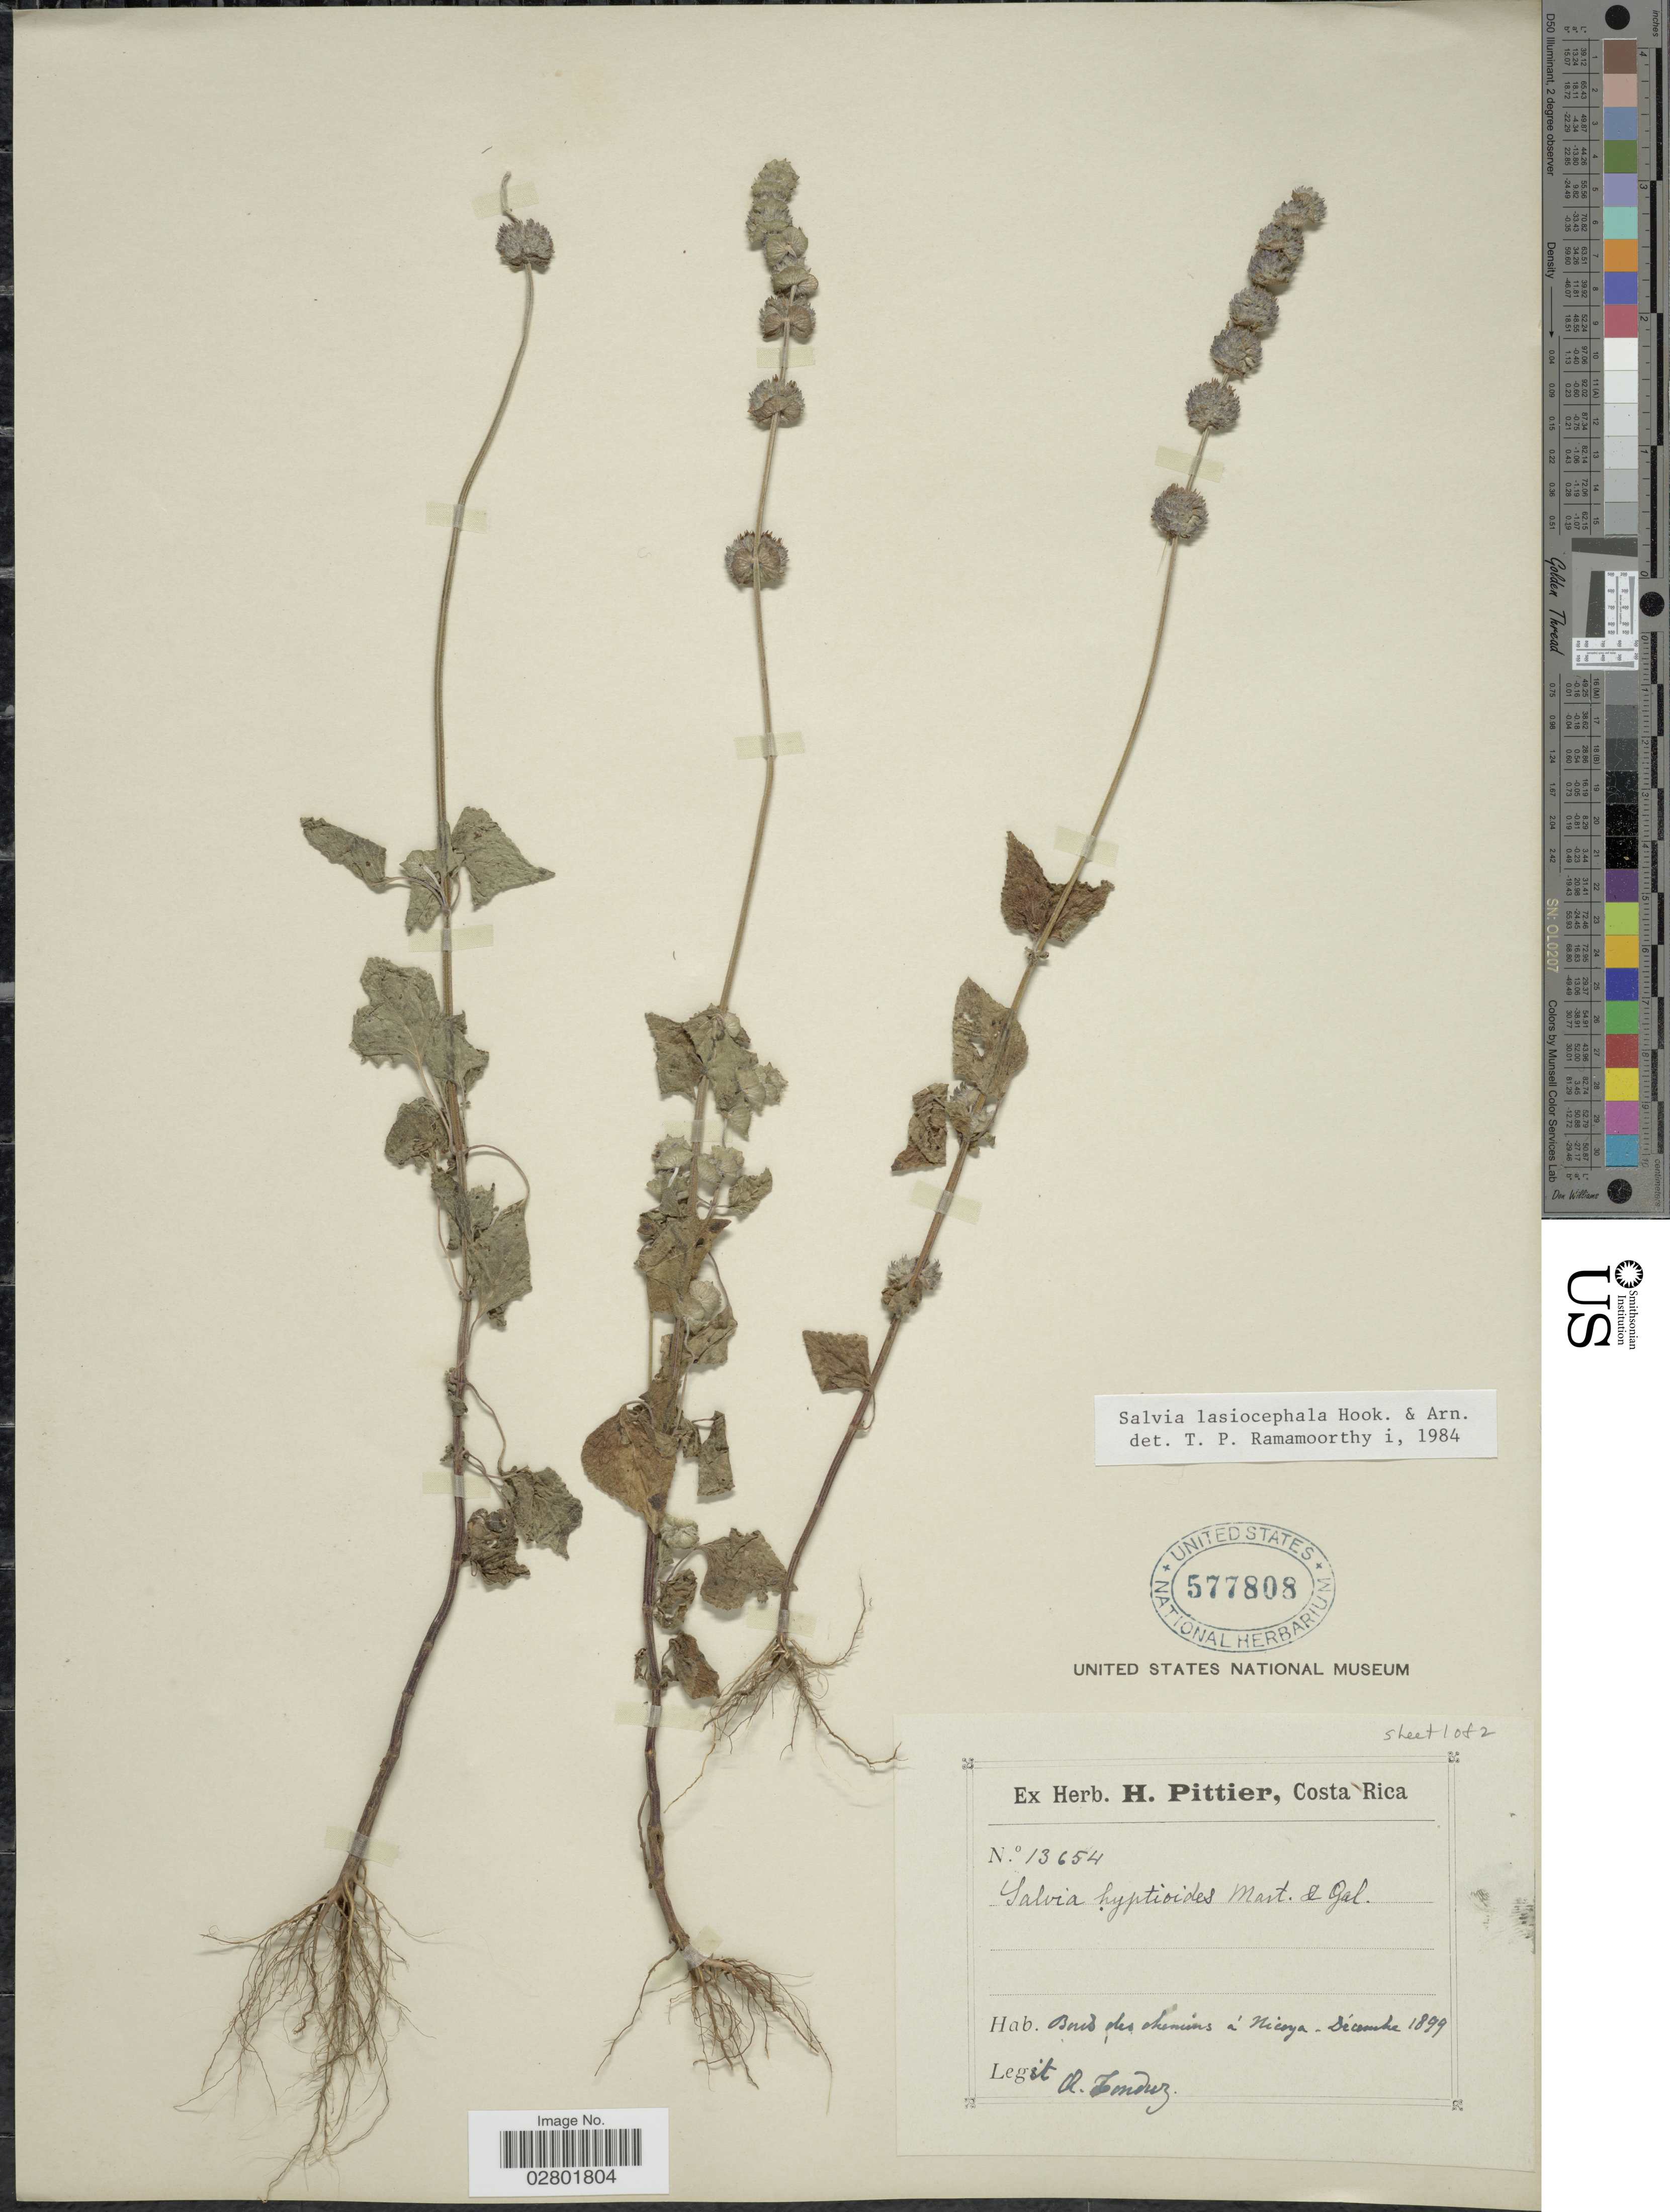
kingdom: Plantae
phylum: Tracheophyta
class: Magnoliopsida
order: Lamiales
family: Lamiaceae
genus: Salvia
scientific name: Salvia lasiocephala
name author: Hook. & Arn.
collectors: A. Tonduz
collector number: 13654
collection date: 1899-12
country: Costa Rica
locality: Bords des chemins á Nicoya.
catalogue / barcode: US 577808